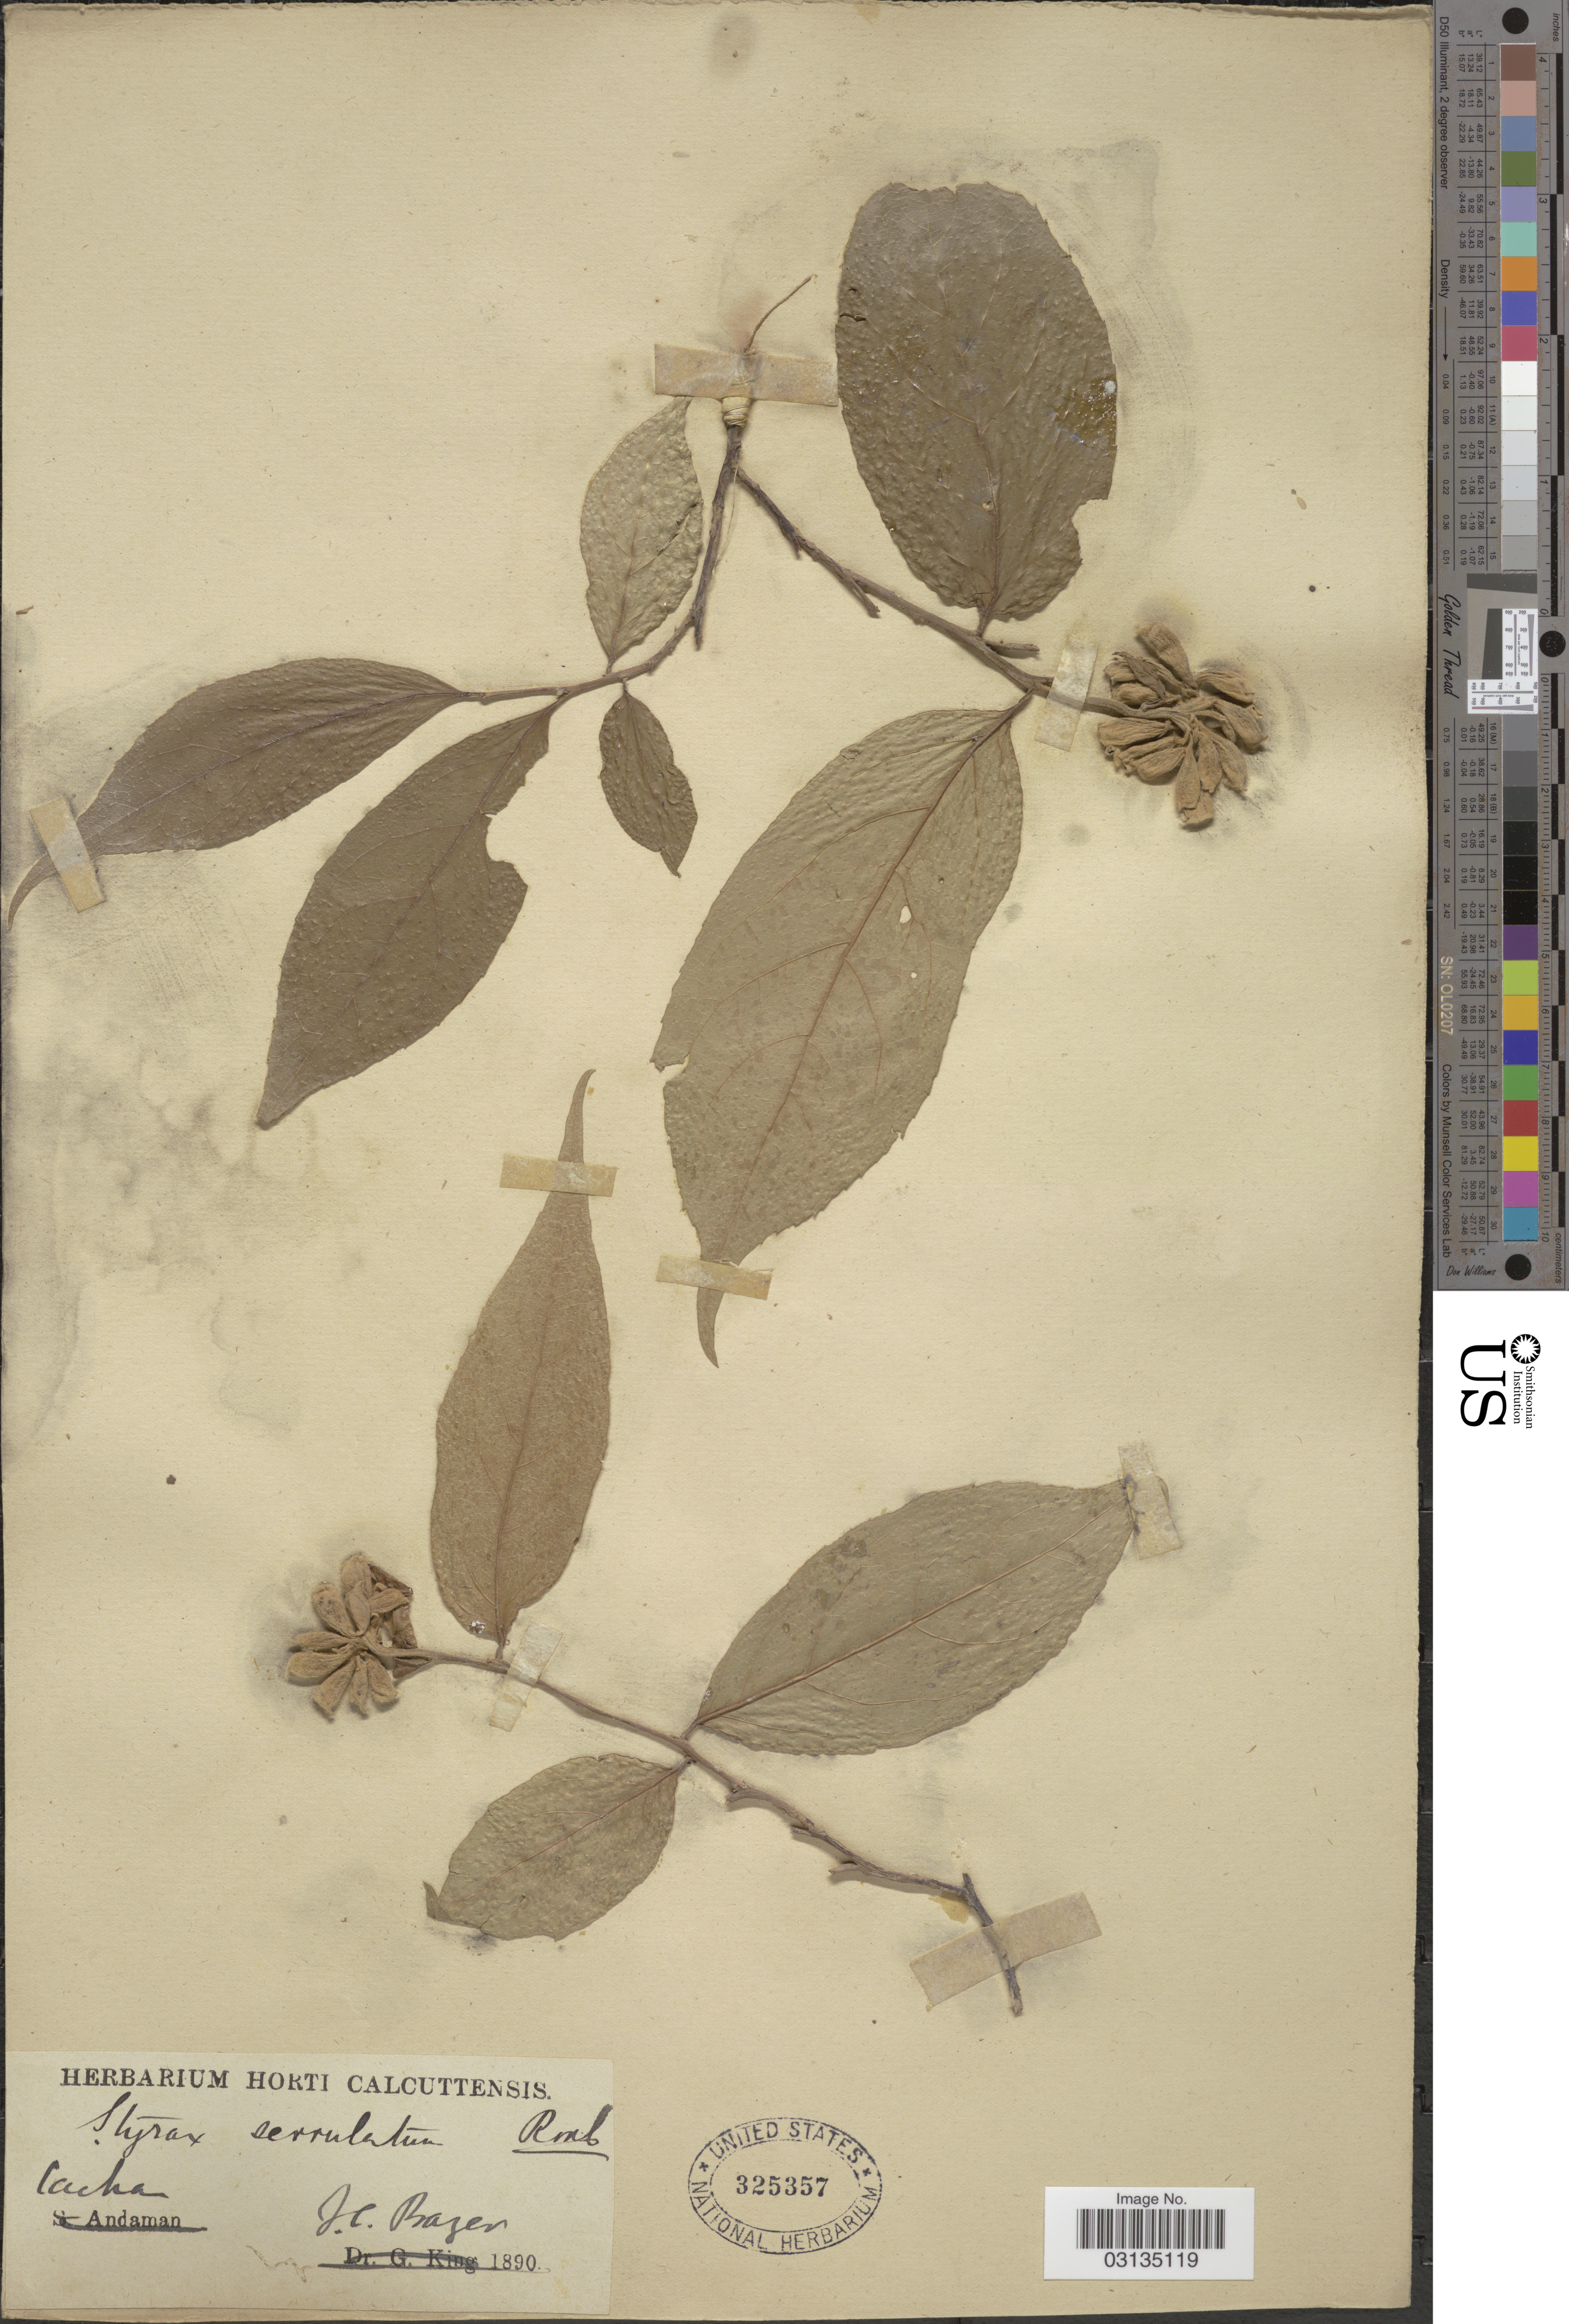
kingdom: Plantae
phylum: Tracheophyta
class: Magnoliopsida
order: Ericales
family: Styracaceae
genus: Styrax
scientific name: Styrax serrulatus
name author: Roxb.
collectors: J. Bazer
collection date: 1890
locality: Cacha.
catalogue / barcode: US 325357